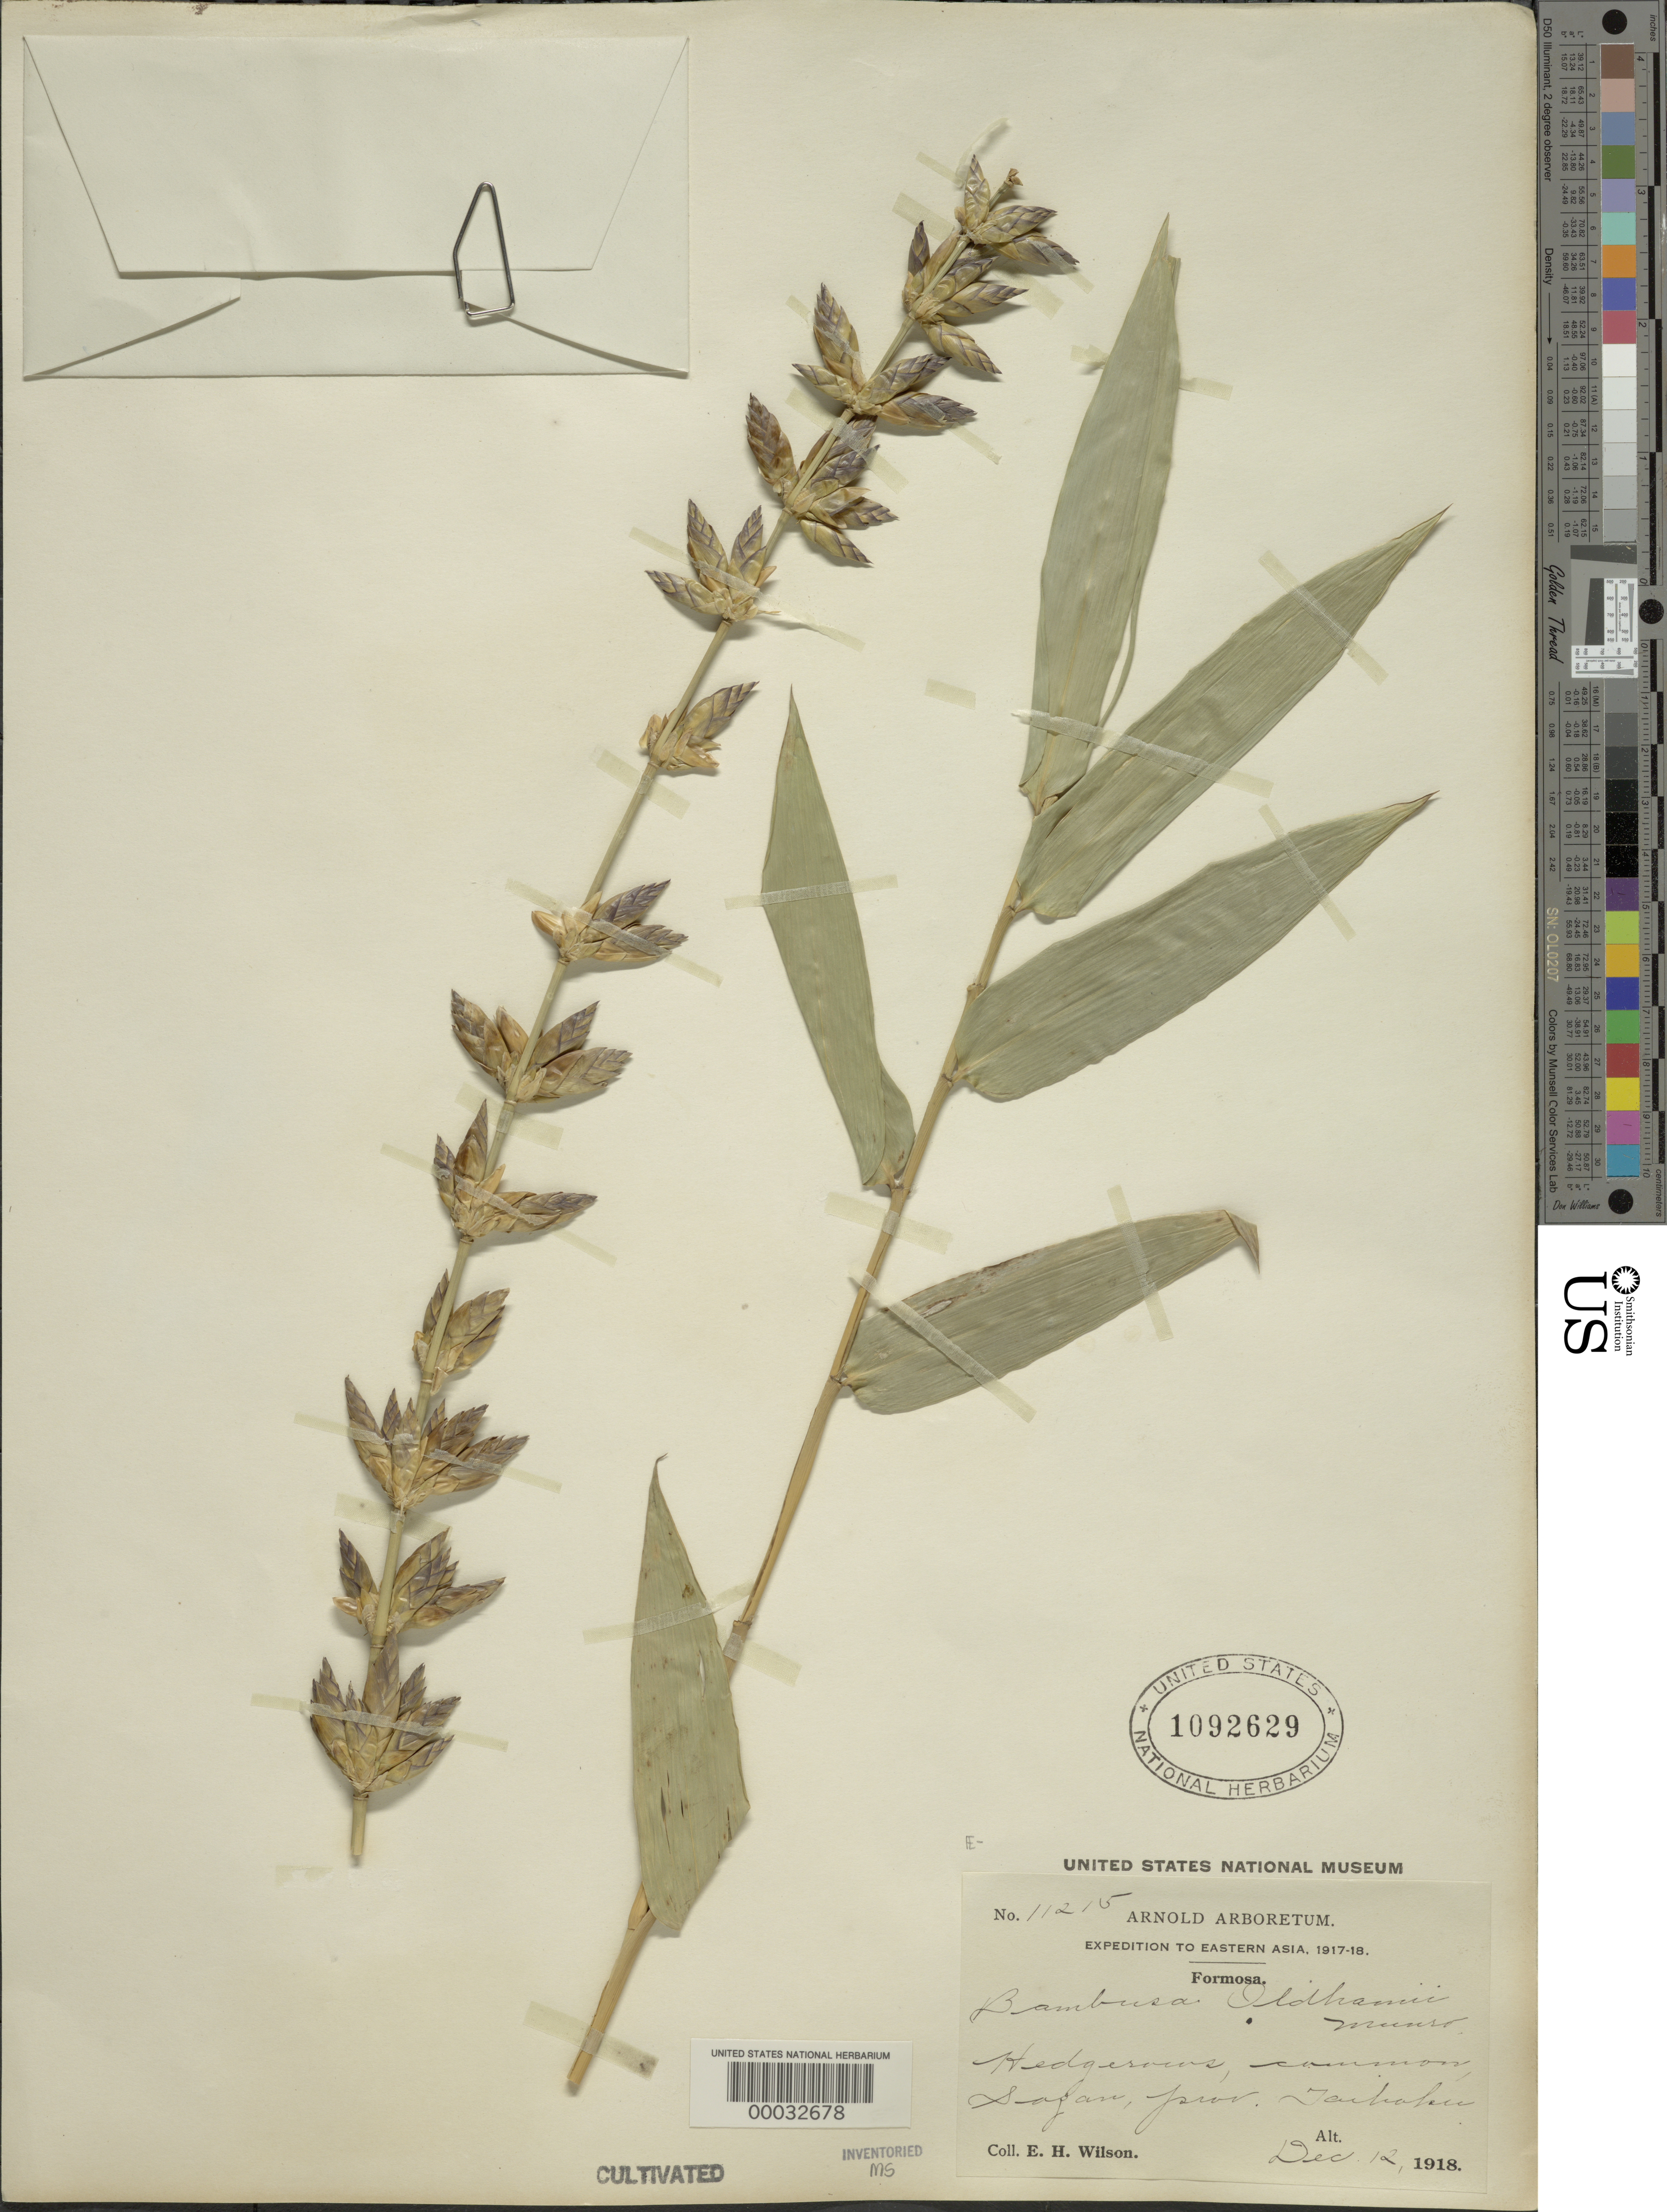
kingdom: Plantae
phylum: Tracheophyta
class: Liliopsida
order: Poales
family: Poaceae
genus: Bambusa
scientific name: Bambusa oldhamii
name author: Munro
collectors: E. H. Wilson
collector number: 11215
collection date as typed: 12 Dec 1918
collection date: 1918-12-12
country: Taiwan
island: Taiwan [Formosa]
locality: Sagan prov., taihoku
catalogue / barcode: US 1092629